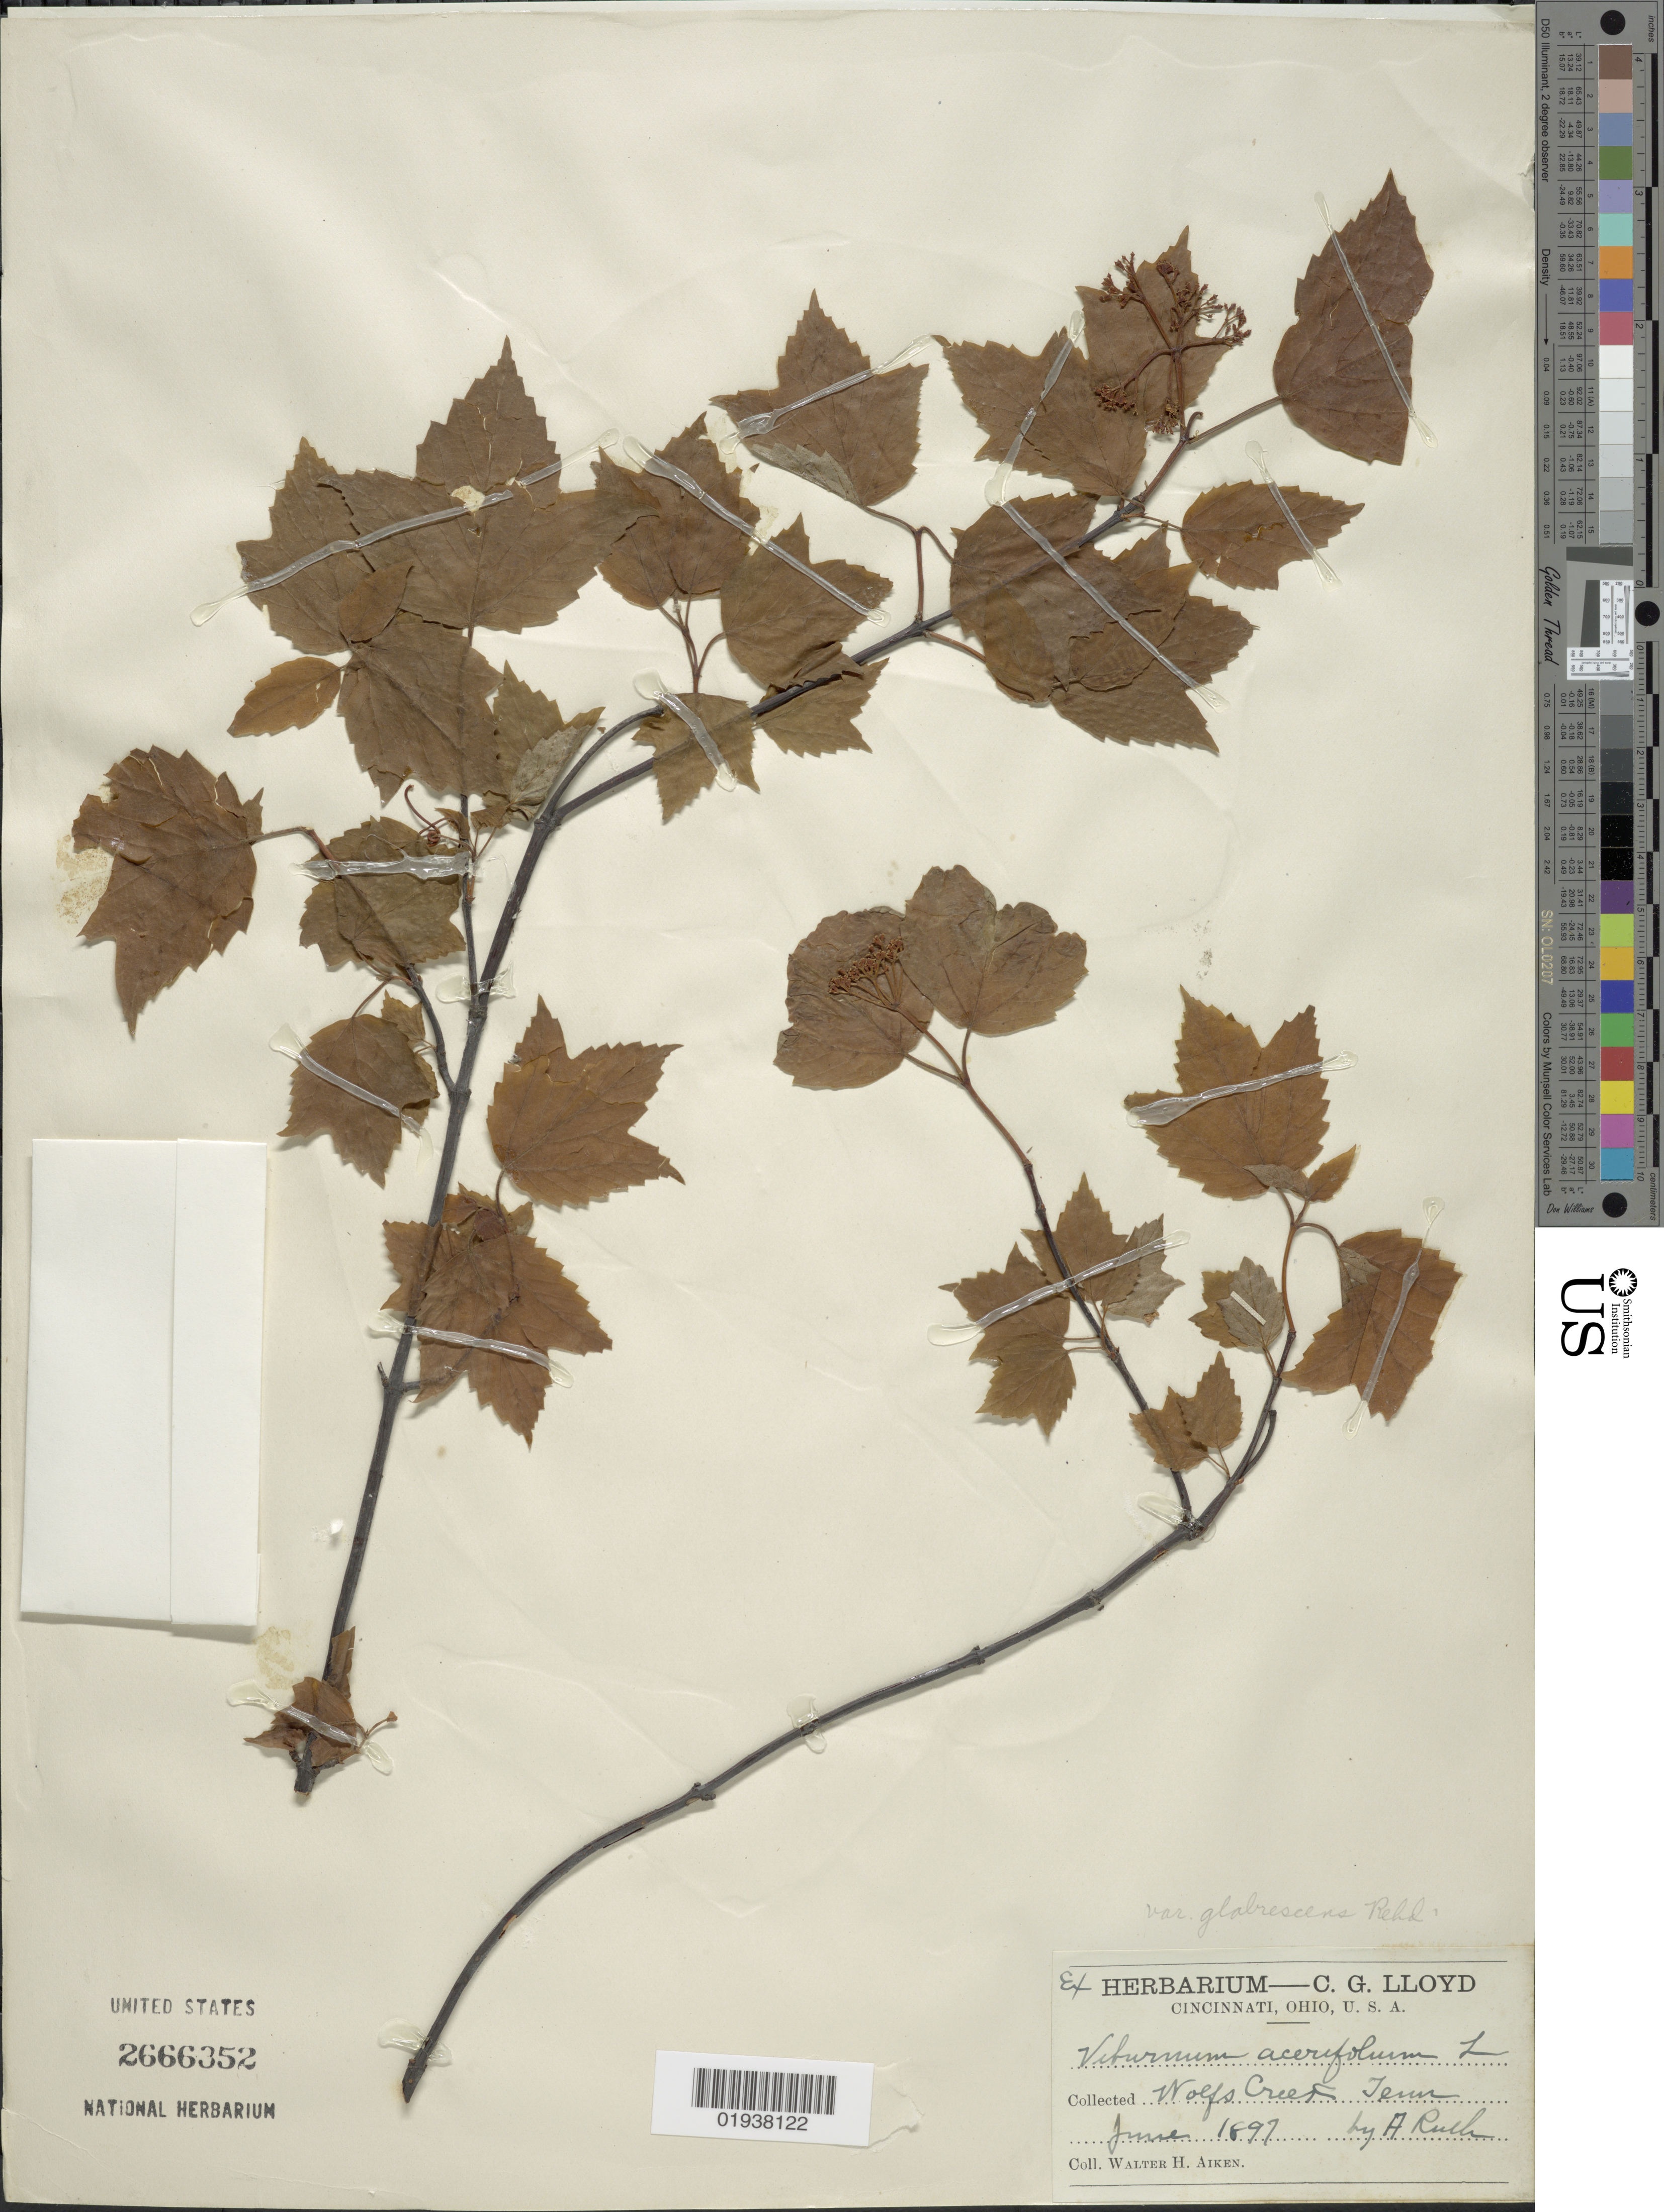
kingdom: Plantae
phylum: Tracheophyta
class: Magnoliopsida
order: Dipsacales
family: Viburnaceae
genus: Viburnum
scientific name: Viburnum acerifolium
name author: L.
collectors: W. Aiken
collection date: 1897-06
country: United States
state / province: Tennessee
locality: Wolfs Creek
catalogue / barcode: US 2666352